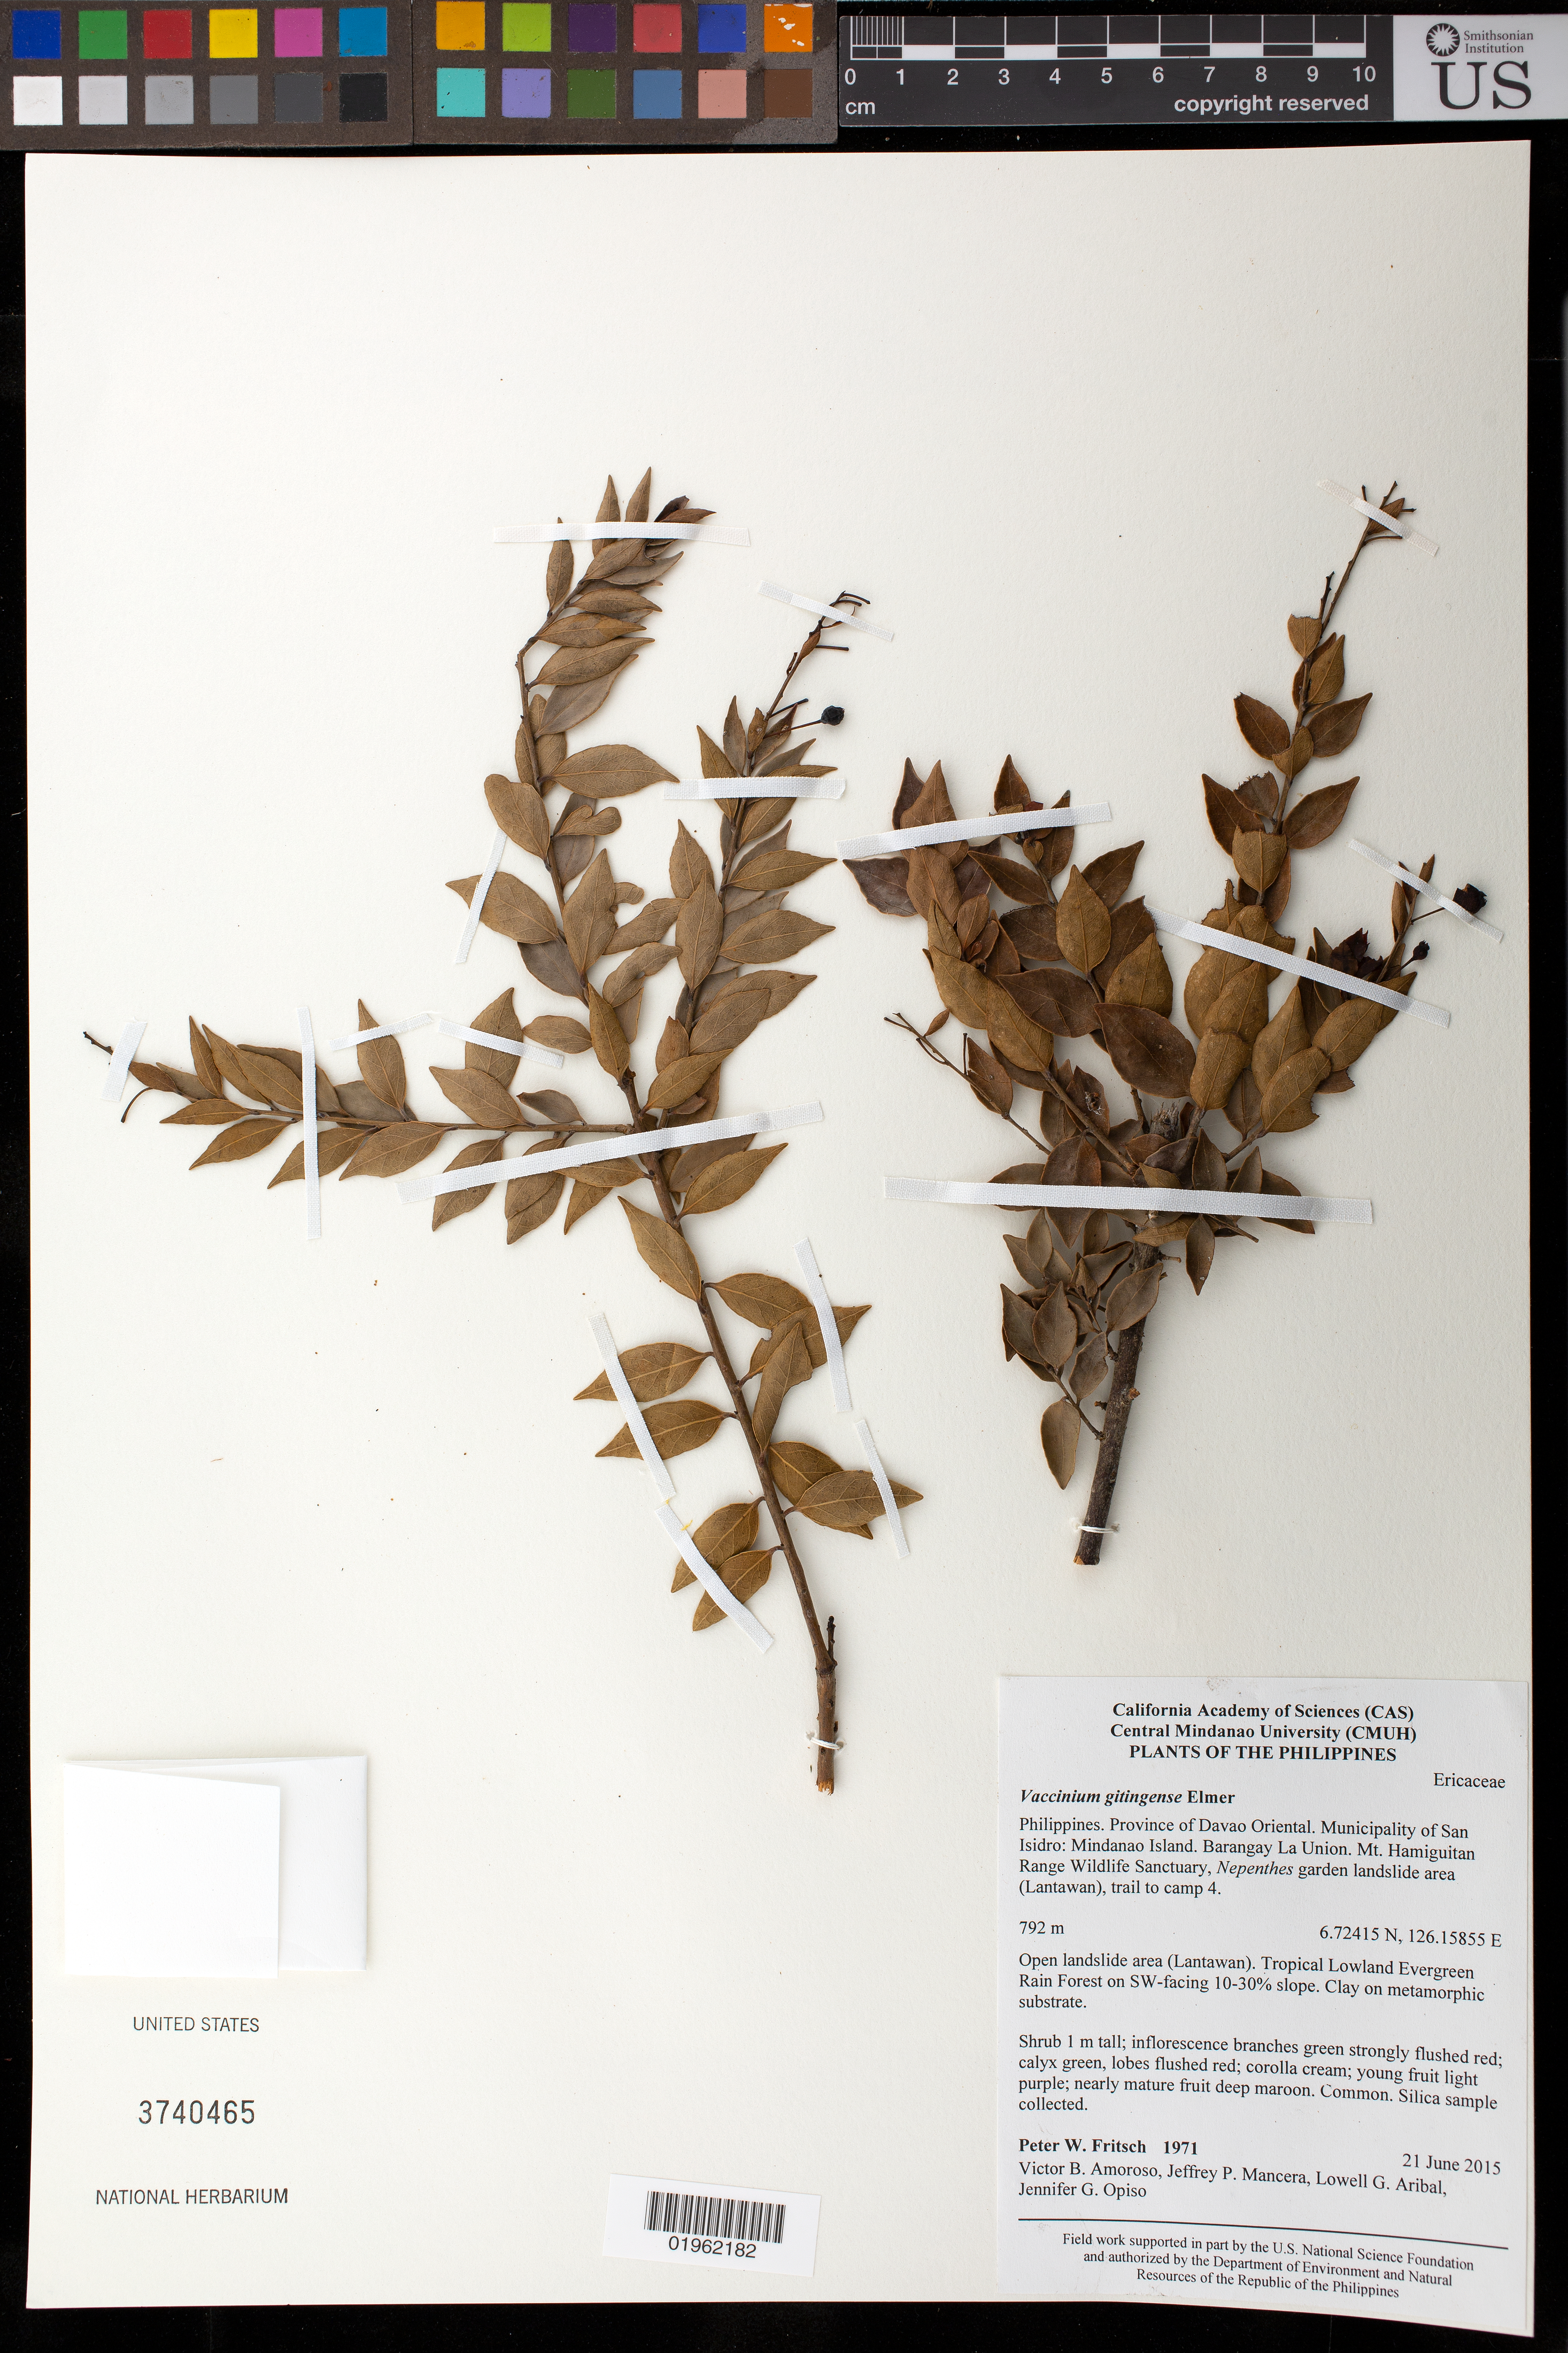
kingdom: Plantae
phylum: Tracheophyta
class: Magnoliopsida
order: Ericales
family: Ericaceae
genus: Vaccinium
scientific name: Vaccinium gitingense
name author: Elmer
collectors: P. W. Fritsch, V. Amoroso, J. Mancera & J. Opiso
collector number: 1971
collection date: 2015-06-21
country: Philippines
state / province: Davao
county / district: Davao del Sur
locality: Mindanao Island. Barangay La Union, Mt. Hamiguitan Range Wildlife Sanctuary, Nepenthes garden landslide area (Lantawan), trail to camp 4.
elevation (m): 792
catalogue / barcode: US 3740465